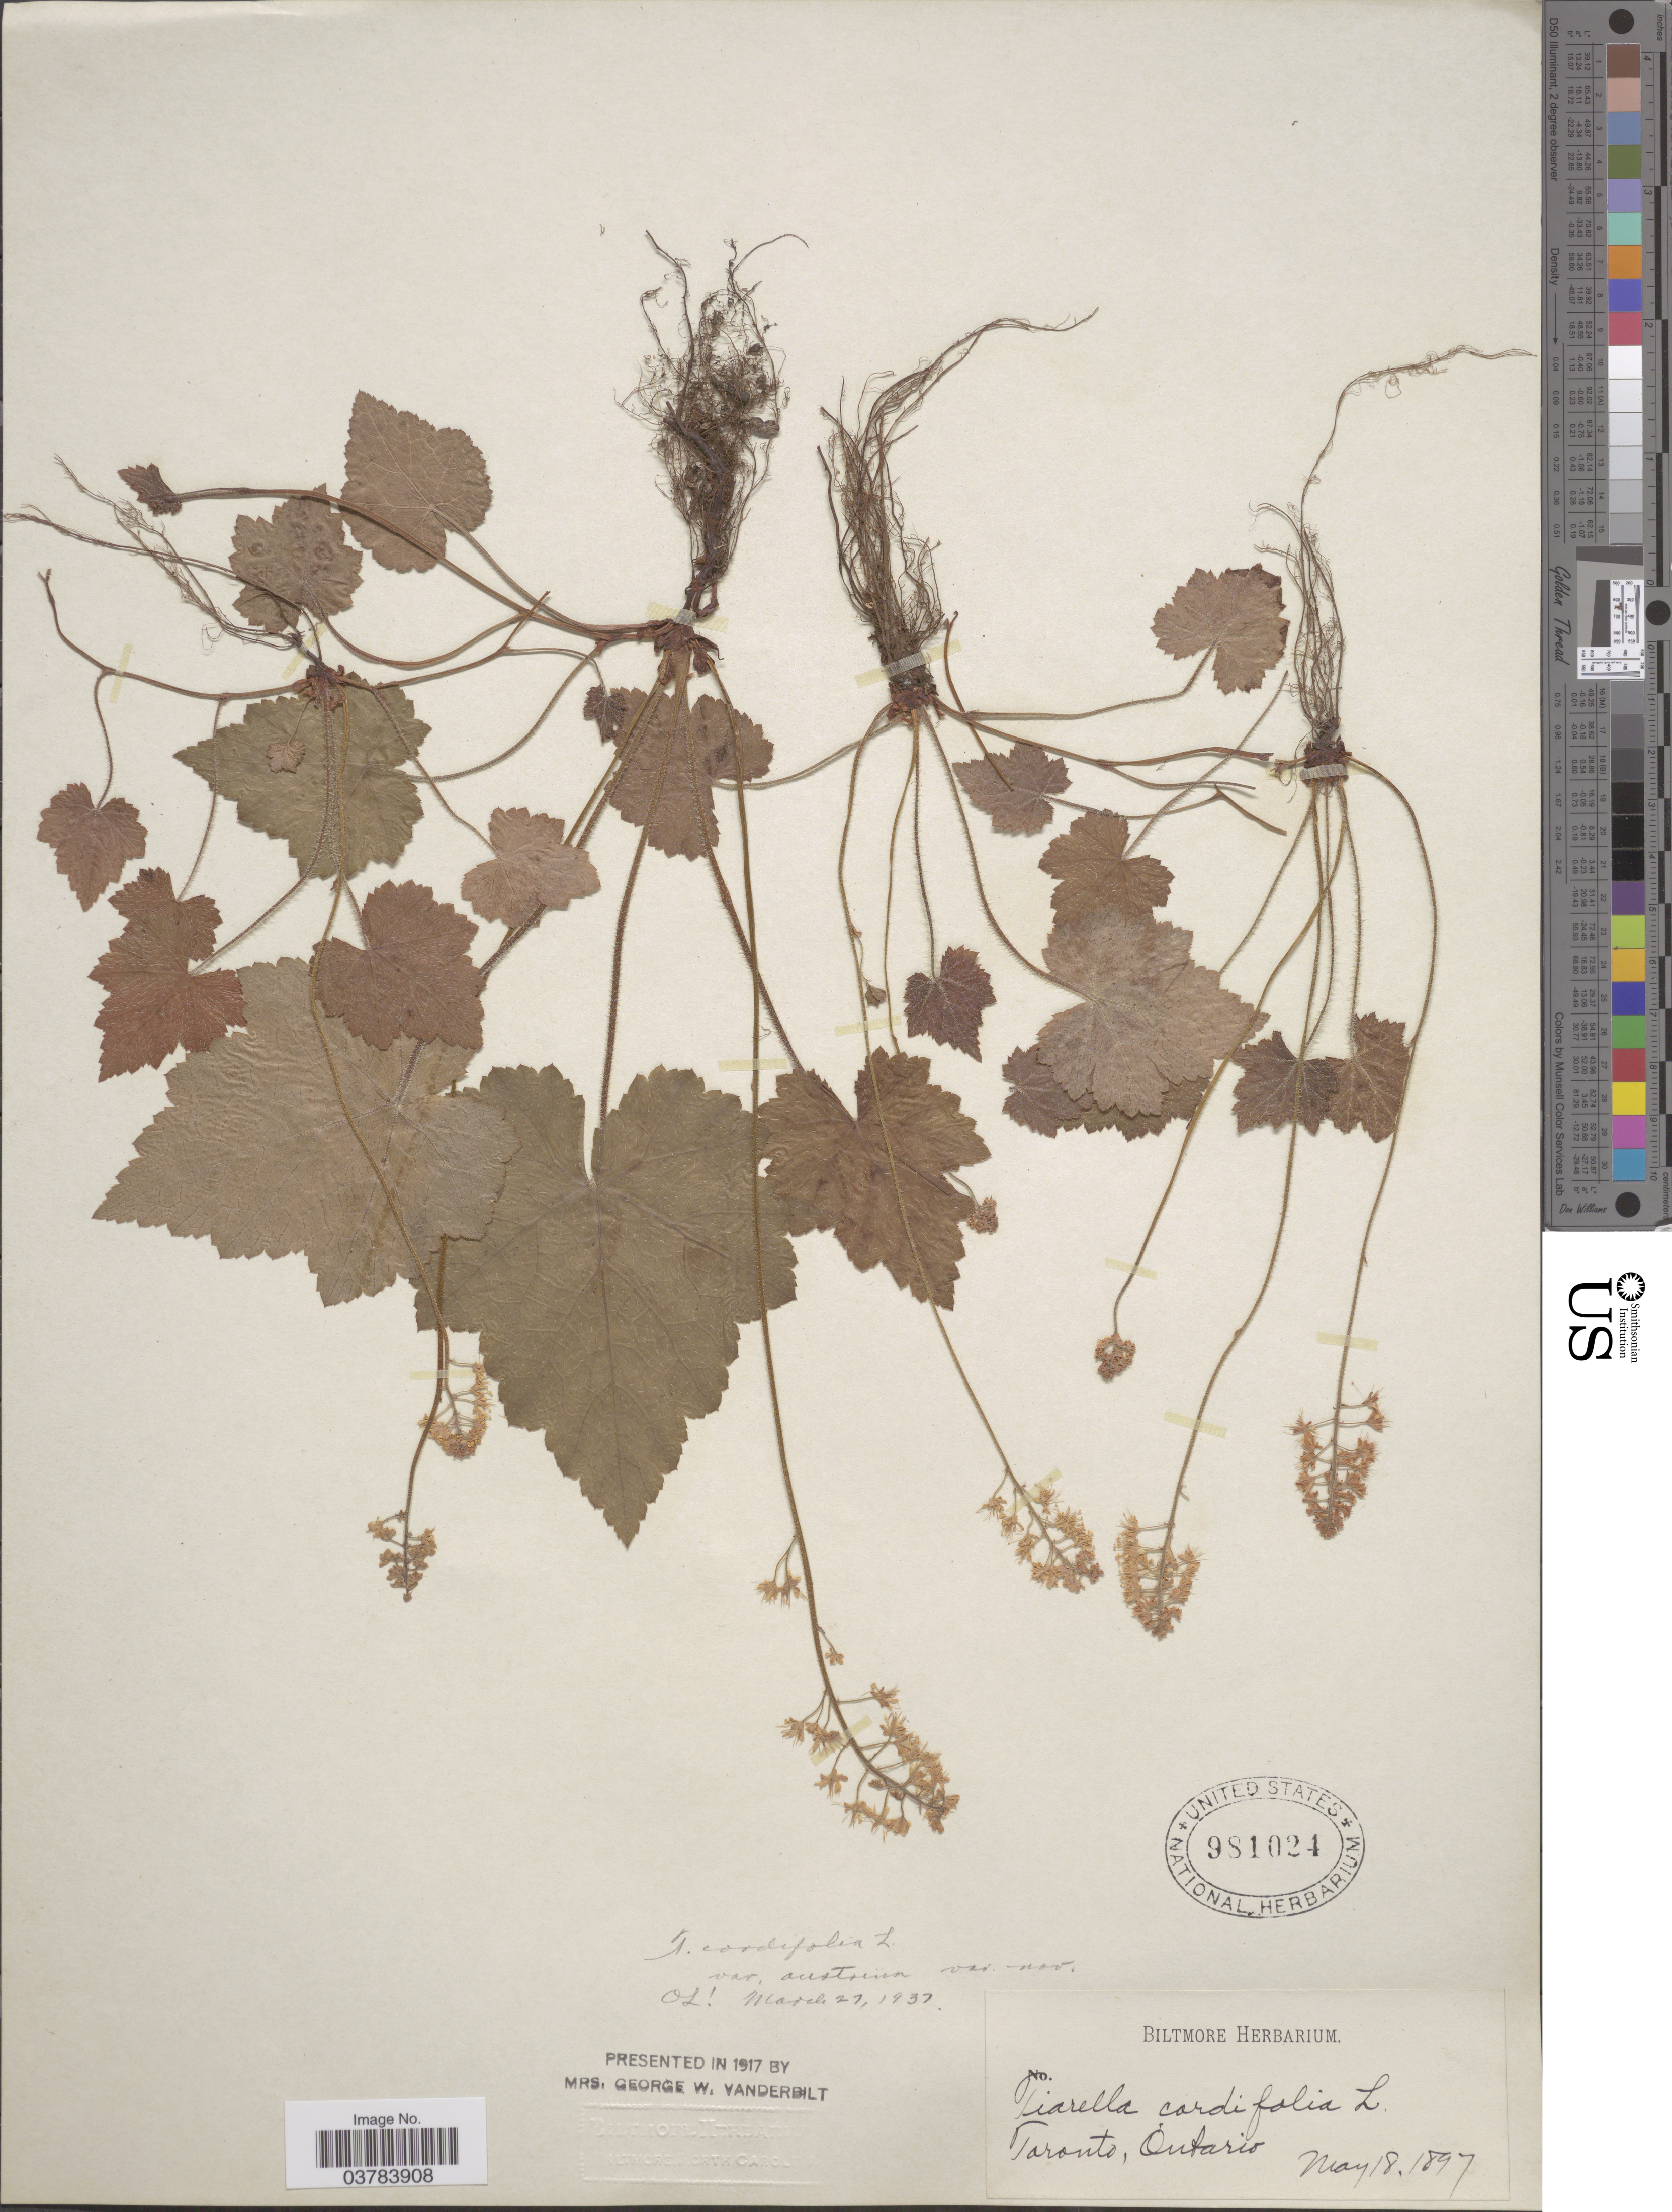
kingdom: Plantae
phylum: Tracheophyta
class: Magnoliopsida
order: Saxifragales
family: Saxifragaceae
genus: Tiarella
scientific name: Tiarella cordifolia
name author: L.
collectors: ex herb. Biltmore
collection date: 1897-05-18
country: Canada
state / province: Ontario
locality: Toronto.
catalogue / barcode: US 981024